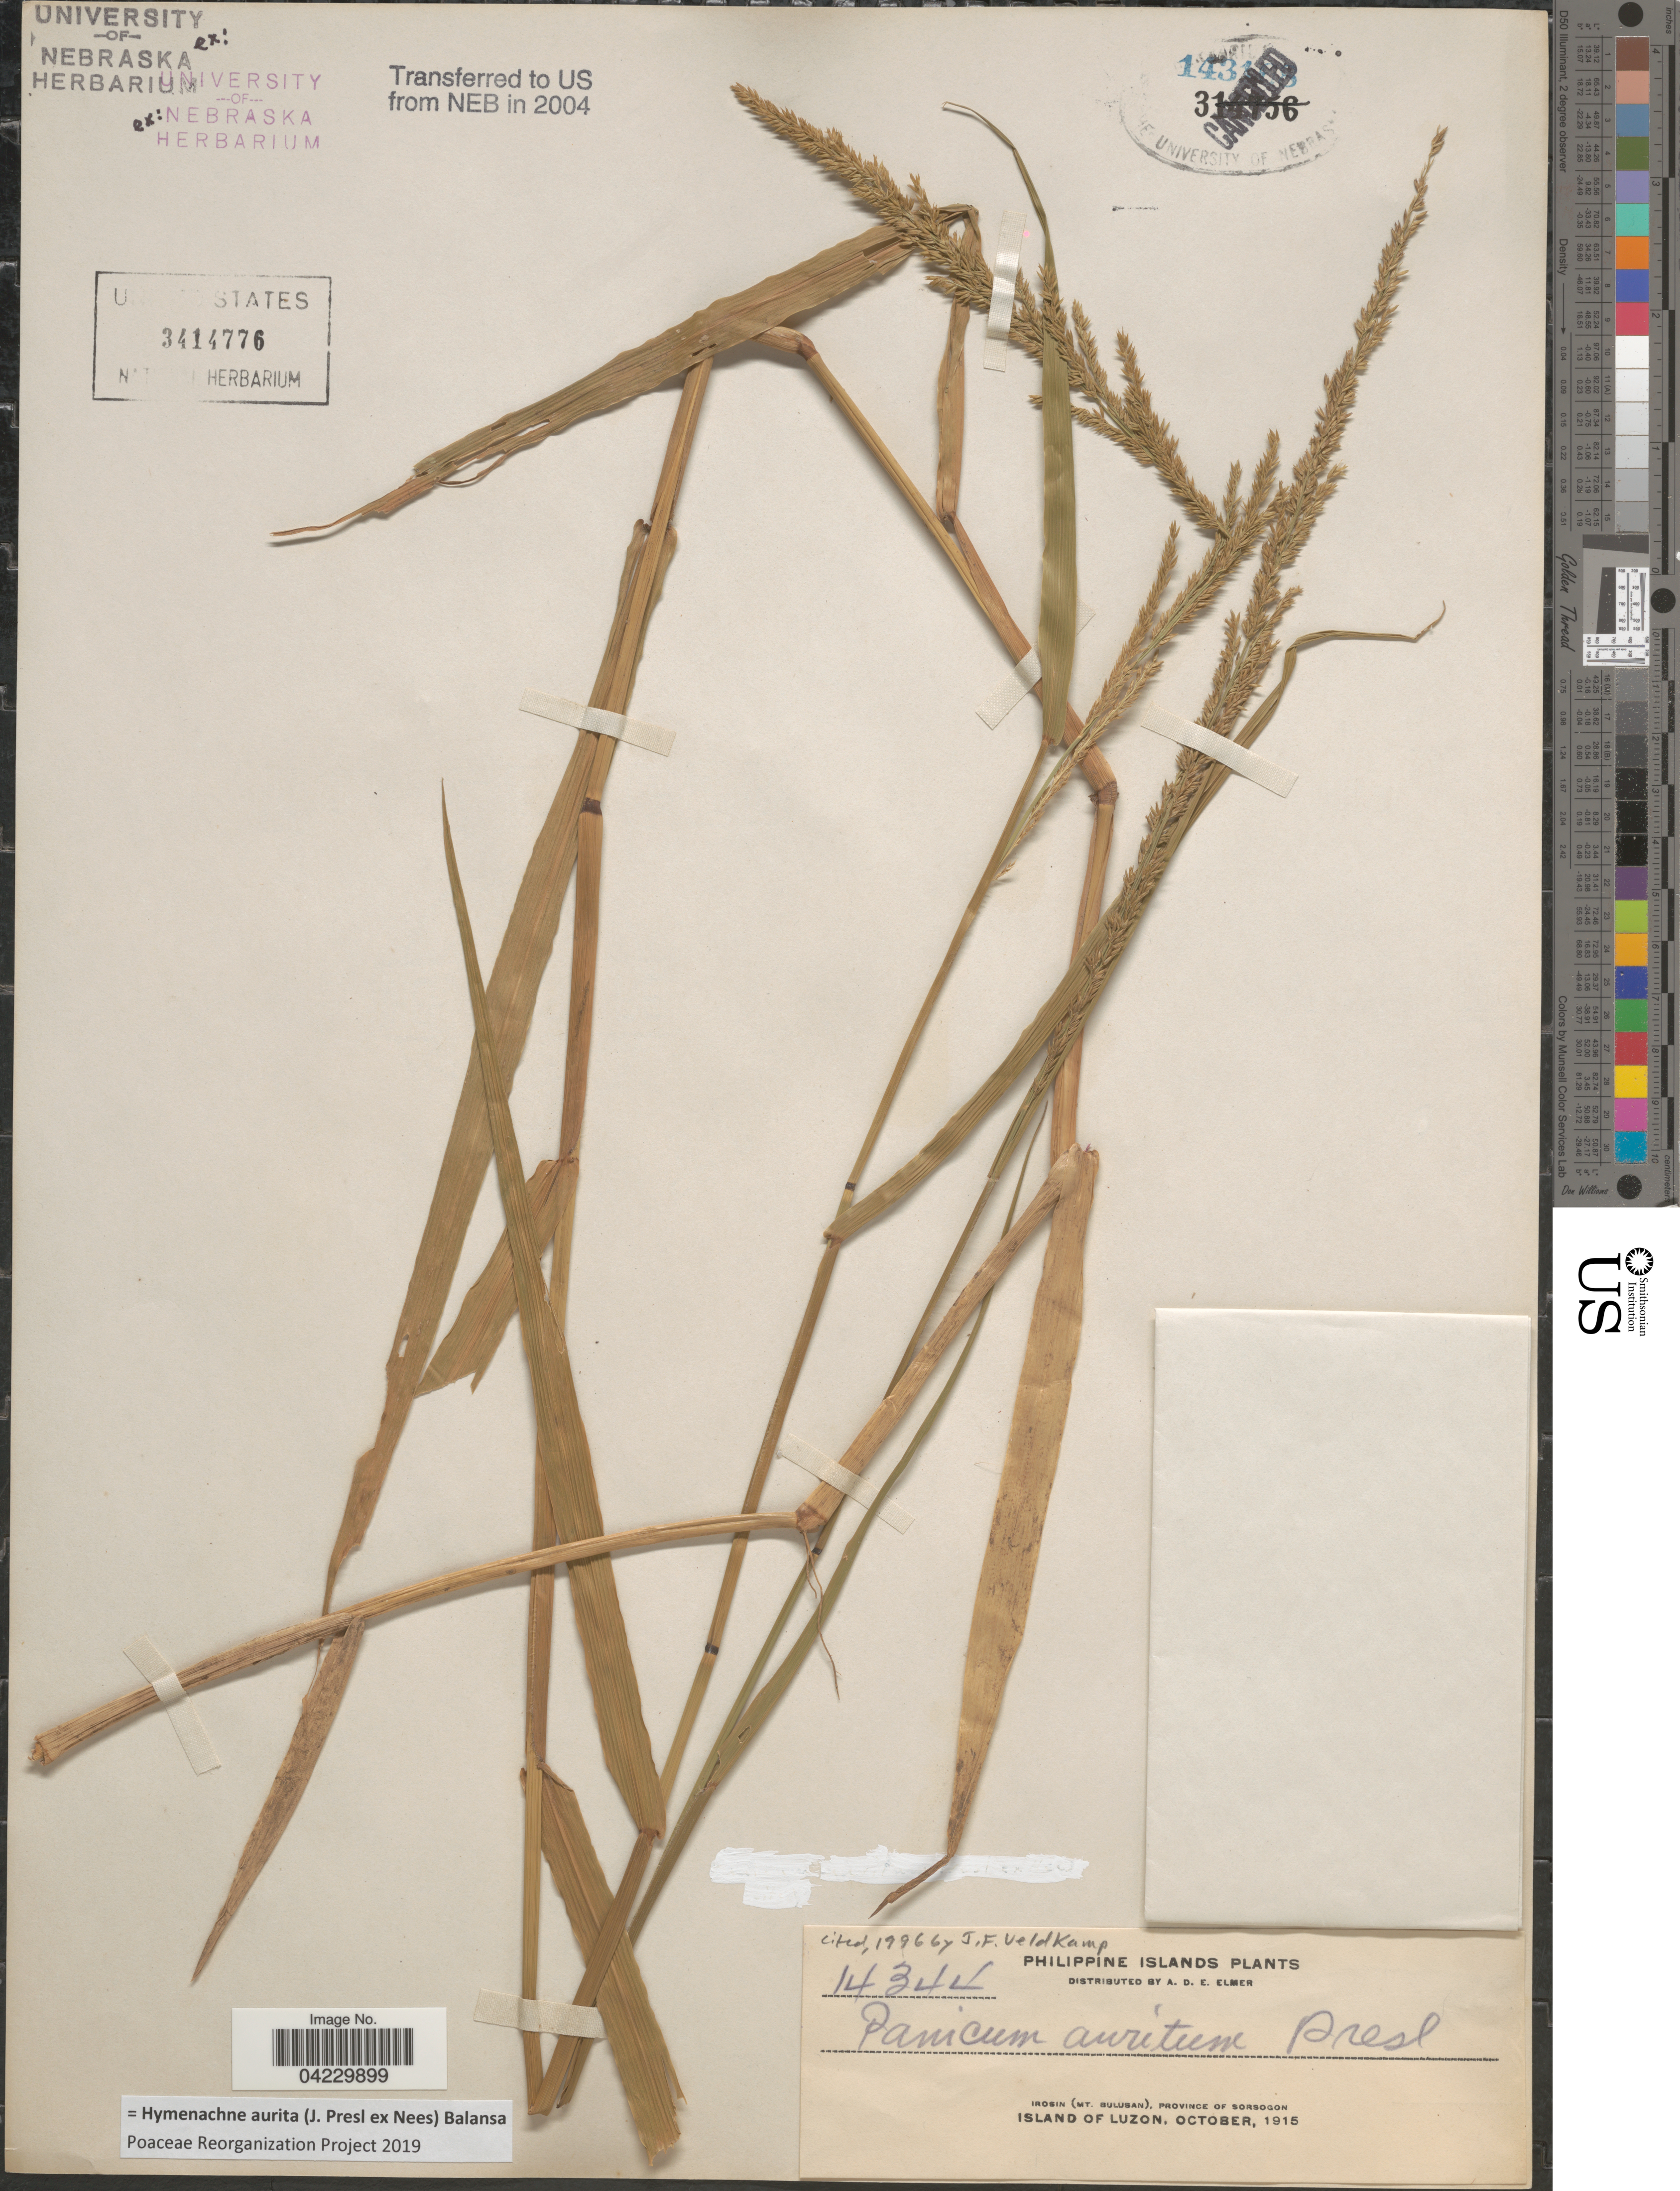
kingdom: Plantae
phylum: Tracheophyta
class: Liliopsida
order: Poales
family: Poaceae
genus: Hymenachne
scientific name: Hymenachne aurita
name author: (J. Presl ex Nees) Balansa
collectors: A. D. E. Elmer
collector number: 14344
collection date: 1915-10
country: Philippines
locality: Philippine Islands. Irosin (Mt. Bulusan), Province of Sorsogon. Island of Luzon.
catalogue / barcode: US 3414776